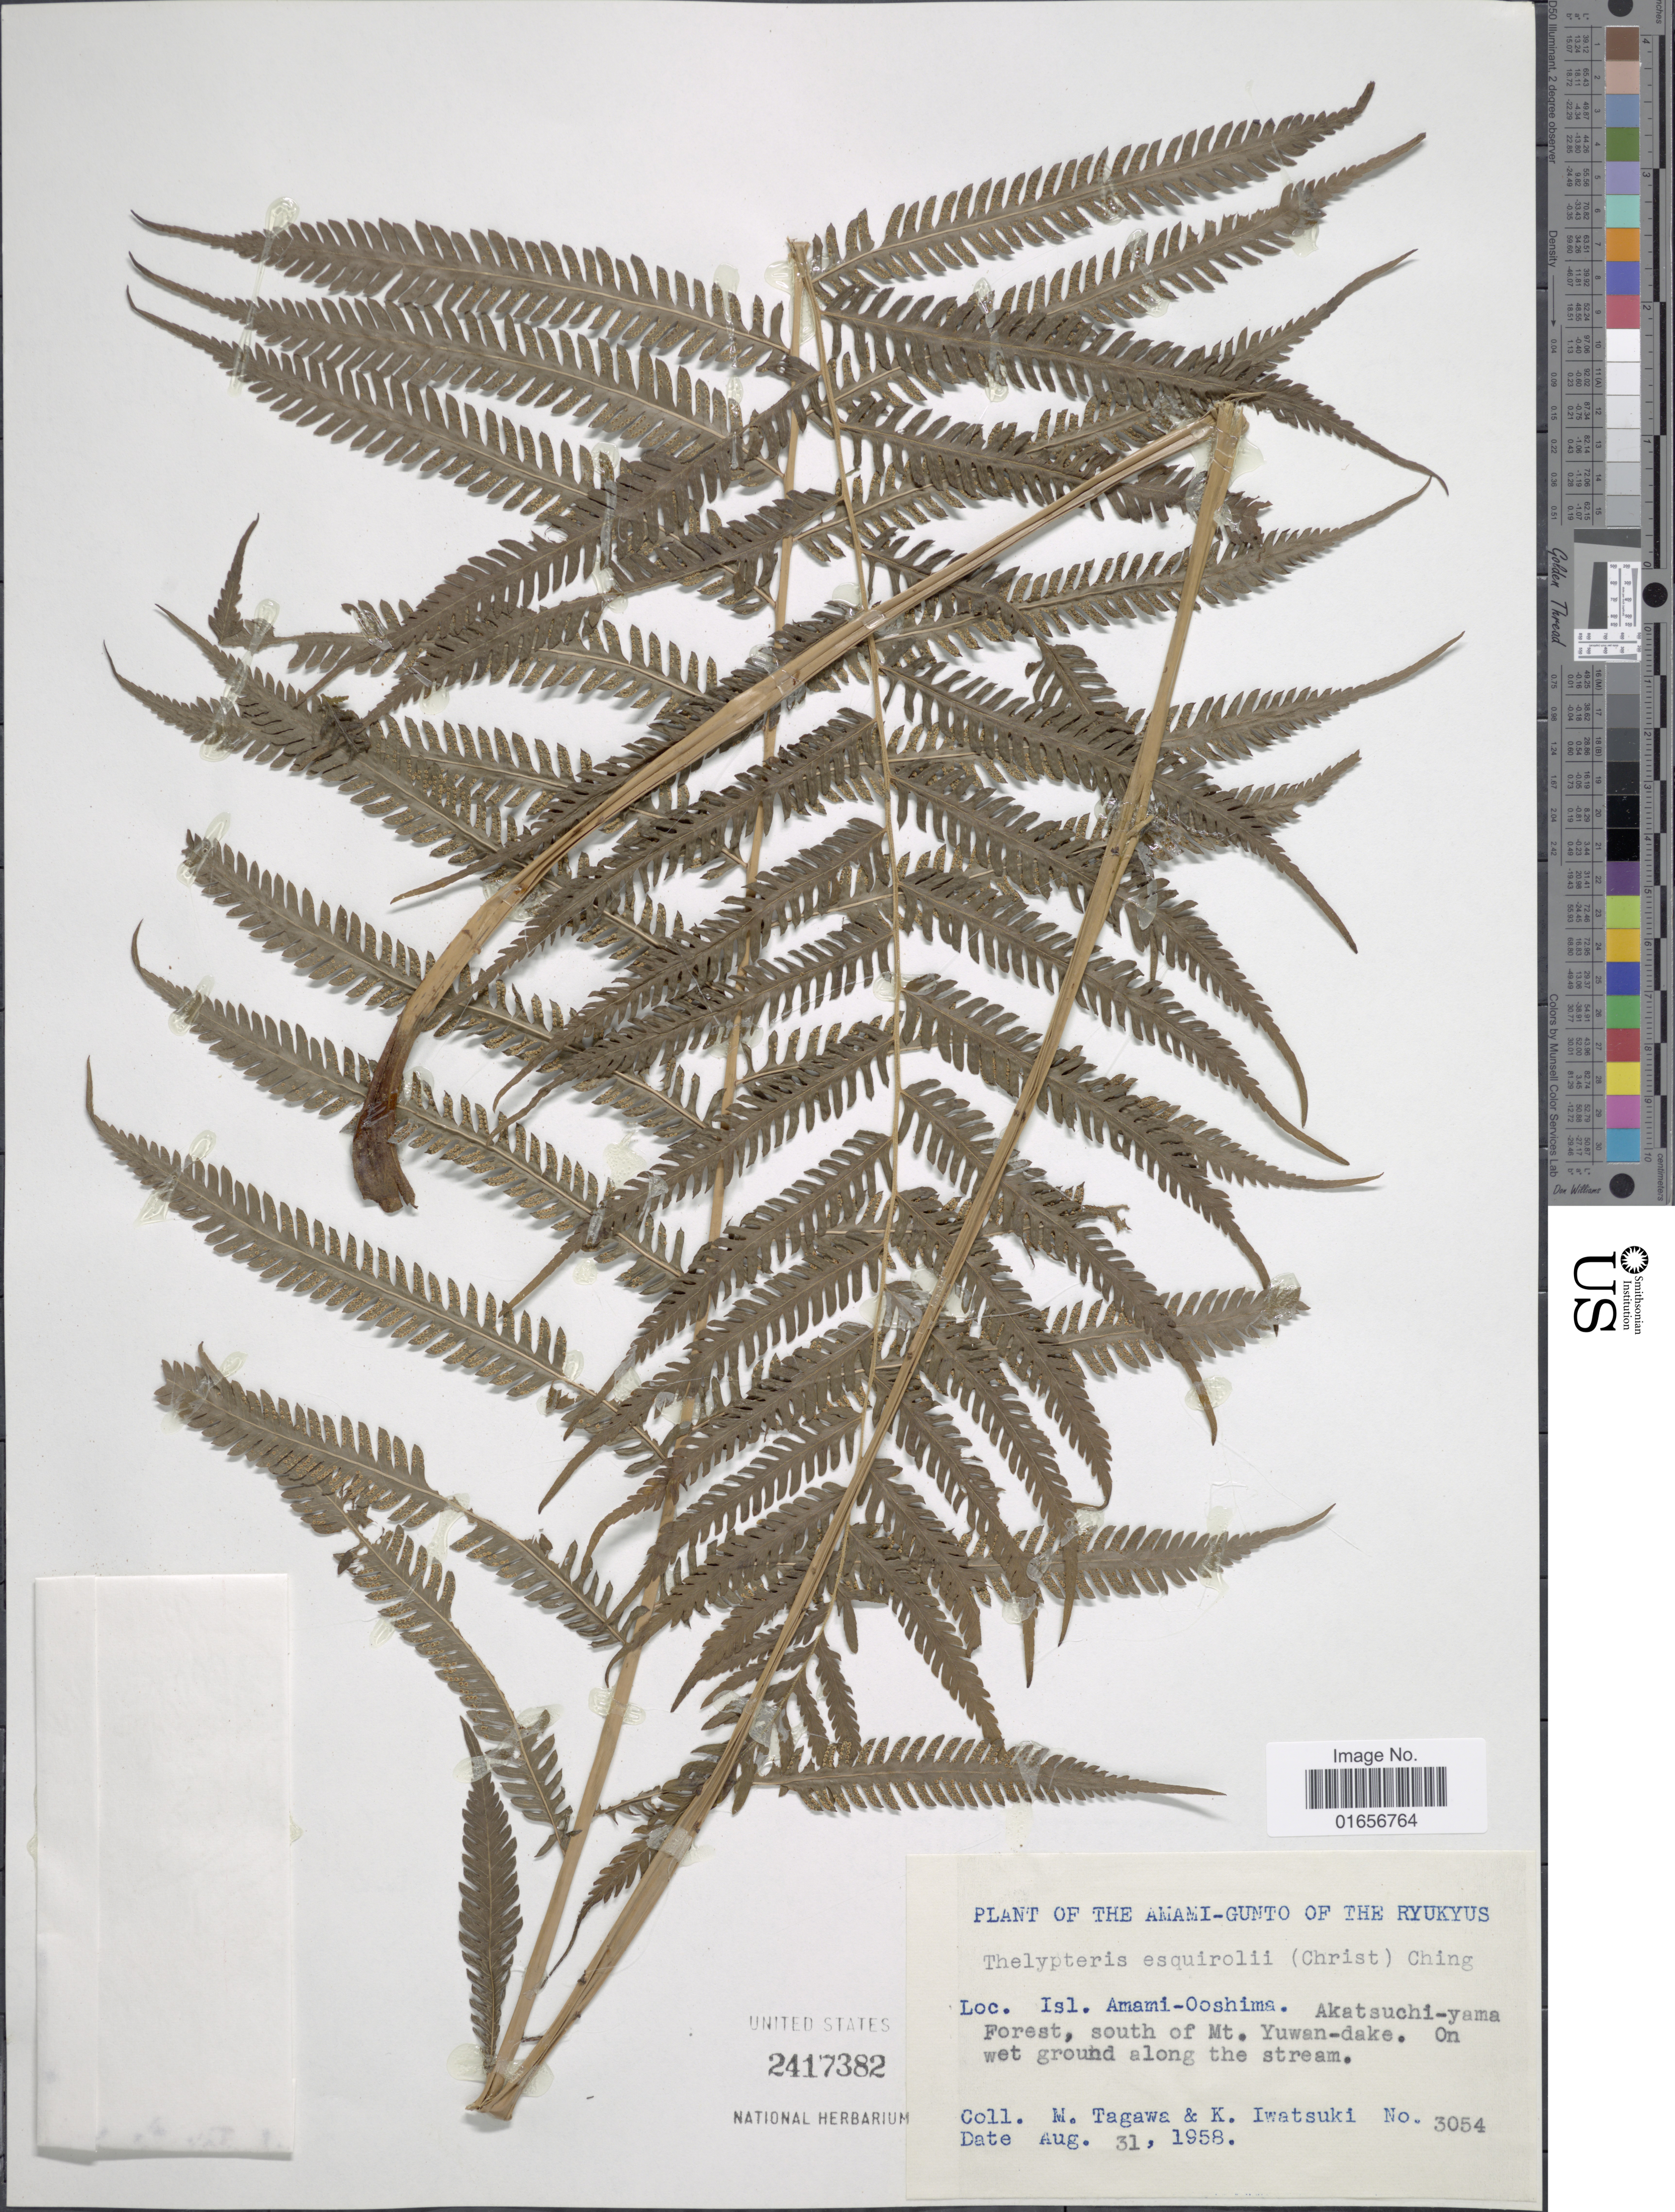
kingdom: Plantae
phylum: Tracheophyta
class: Polypodiopsida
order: Polypodiales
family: Thelypteridaceae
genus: Pseudocyclosorus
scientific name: Pseudocyclosorus esquirolii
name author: (Christ) Ching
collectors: M. Tagawa & K. Iwatsuki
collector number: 3054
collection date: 1958-08-31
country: Japan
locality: Amami- Gunto of the Ryukyus, Isl. Amami- Ooshima, Akatsuchi- yama forest, south of Mt. Yuwan- dake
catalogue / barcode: US 2417382